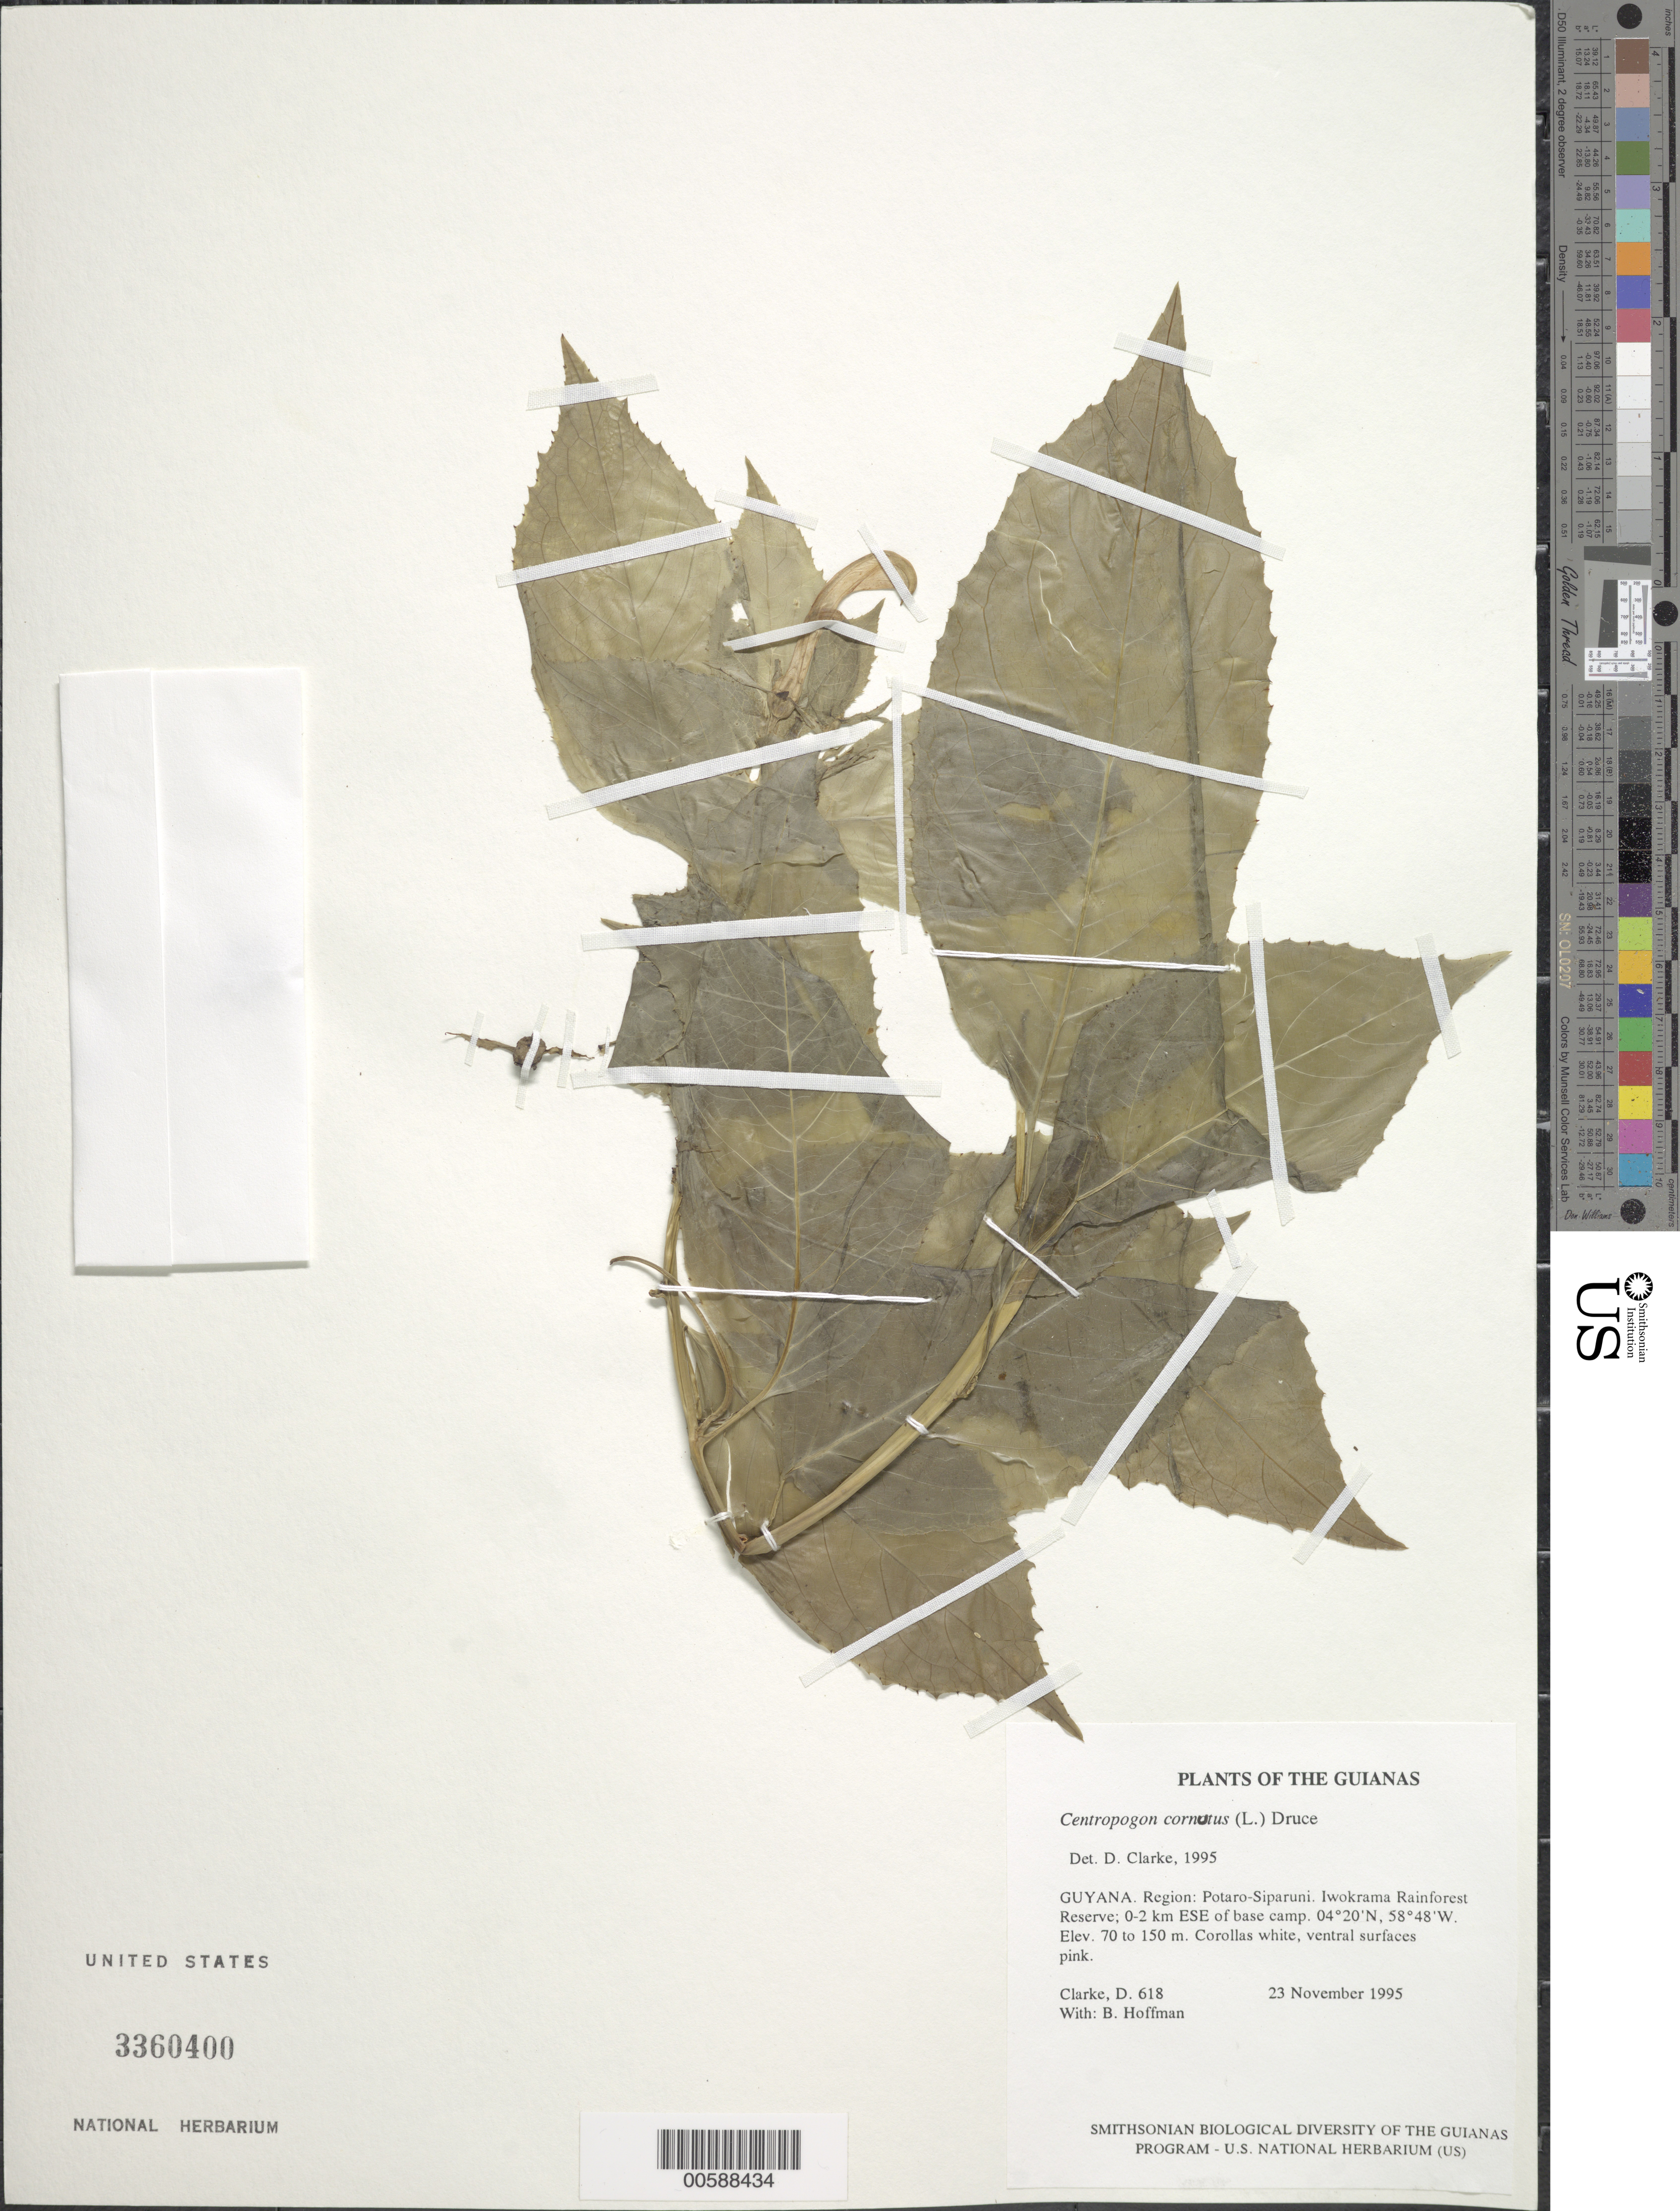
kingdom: Plantae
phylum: Tracheophyta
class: Magnoliopsida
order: Asterales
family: Campanulaceae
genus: Centropogon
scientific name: Centropogon cornutus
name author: (L.) Druce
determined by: Clarke, H. D., University of North Carolina (Asheville)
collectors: H. D. Clarke & B. Hoffman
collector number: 618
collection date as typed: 23 November 1995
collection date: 1995-11-23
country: Guyana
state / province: Potaro-Siparuni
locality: Iwokrama Rainforest Reserve; 0-2 km ESE of base camp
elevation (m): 70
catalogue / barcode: US 3360400